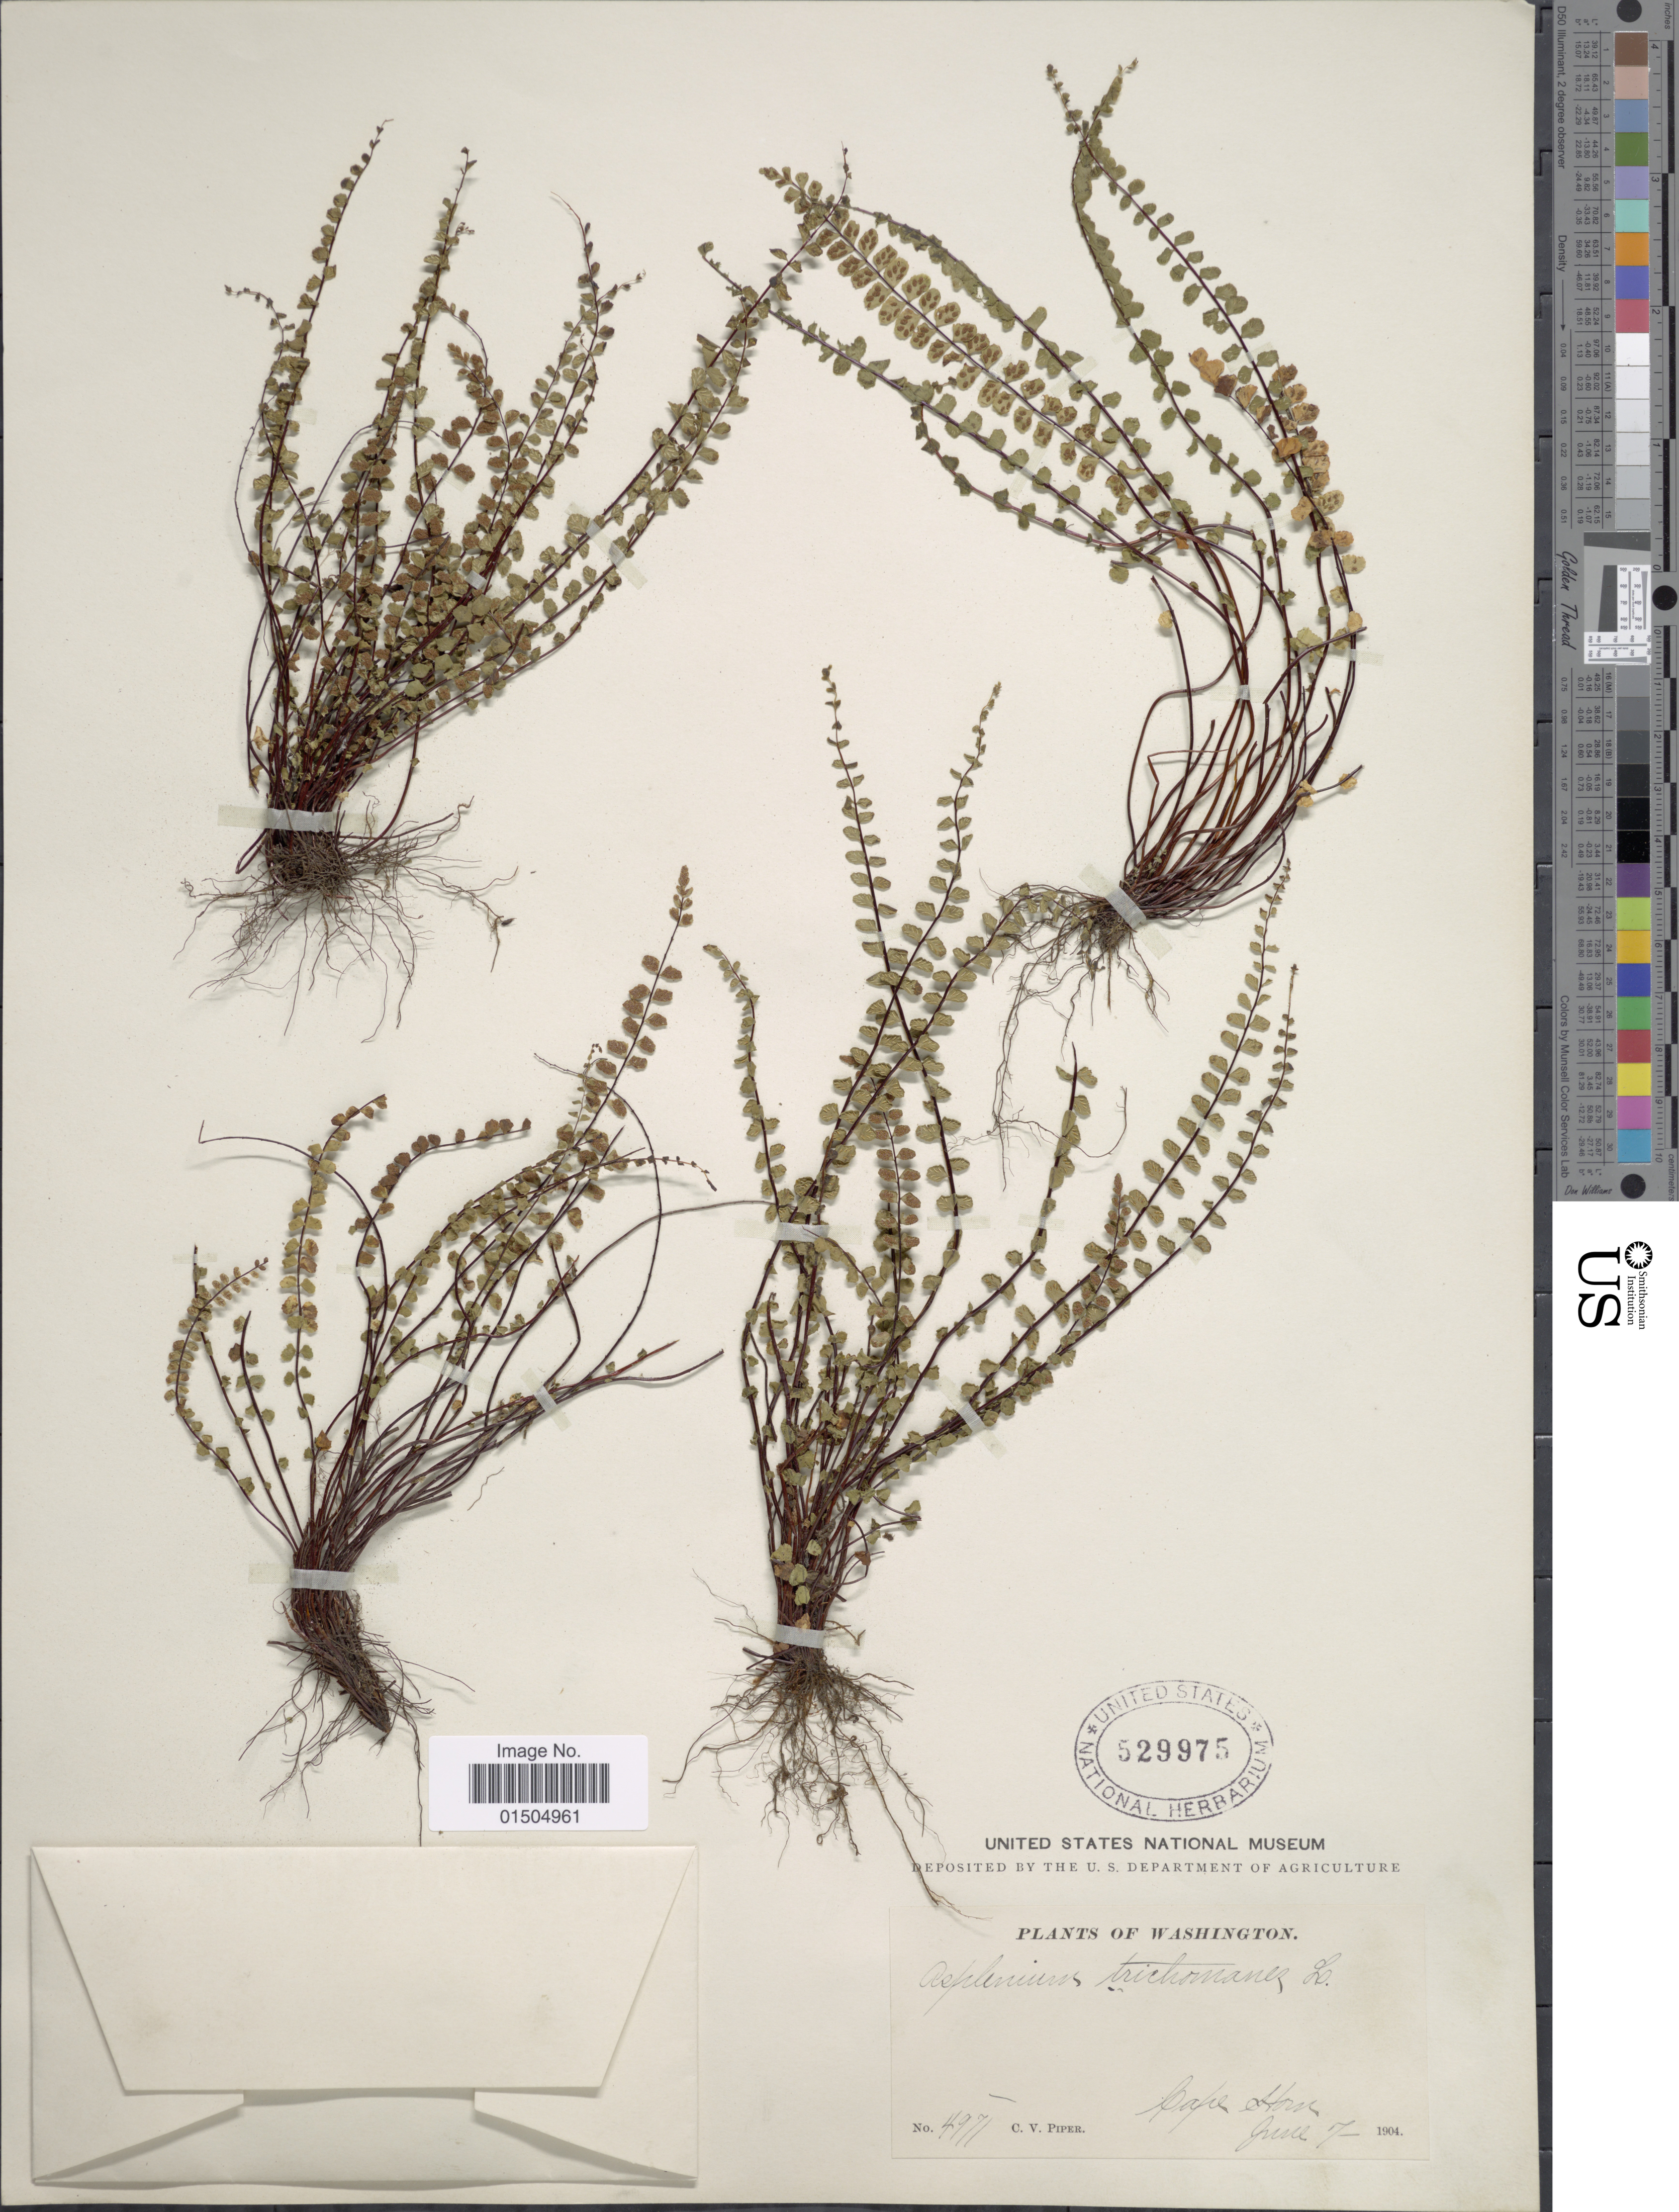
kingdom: Plantae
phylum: Tracheophyta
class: Polypodiopsida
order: Polypodiales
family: Aspleniaceae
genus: Asplenium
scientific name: Asplenium trichomanes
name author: L.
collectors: C. V. Piper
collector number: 4971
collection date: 1904-06-07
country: United States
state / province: Washington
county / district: Skamania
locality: Cape Horn.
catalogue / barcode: US 529975